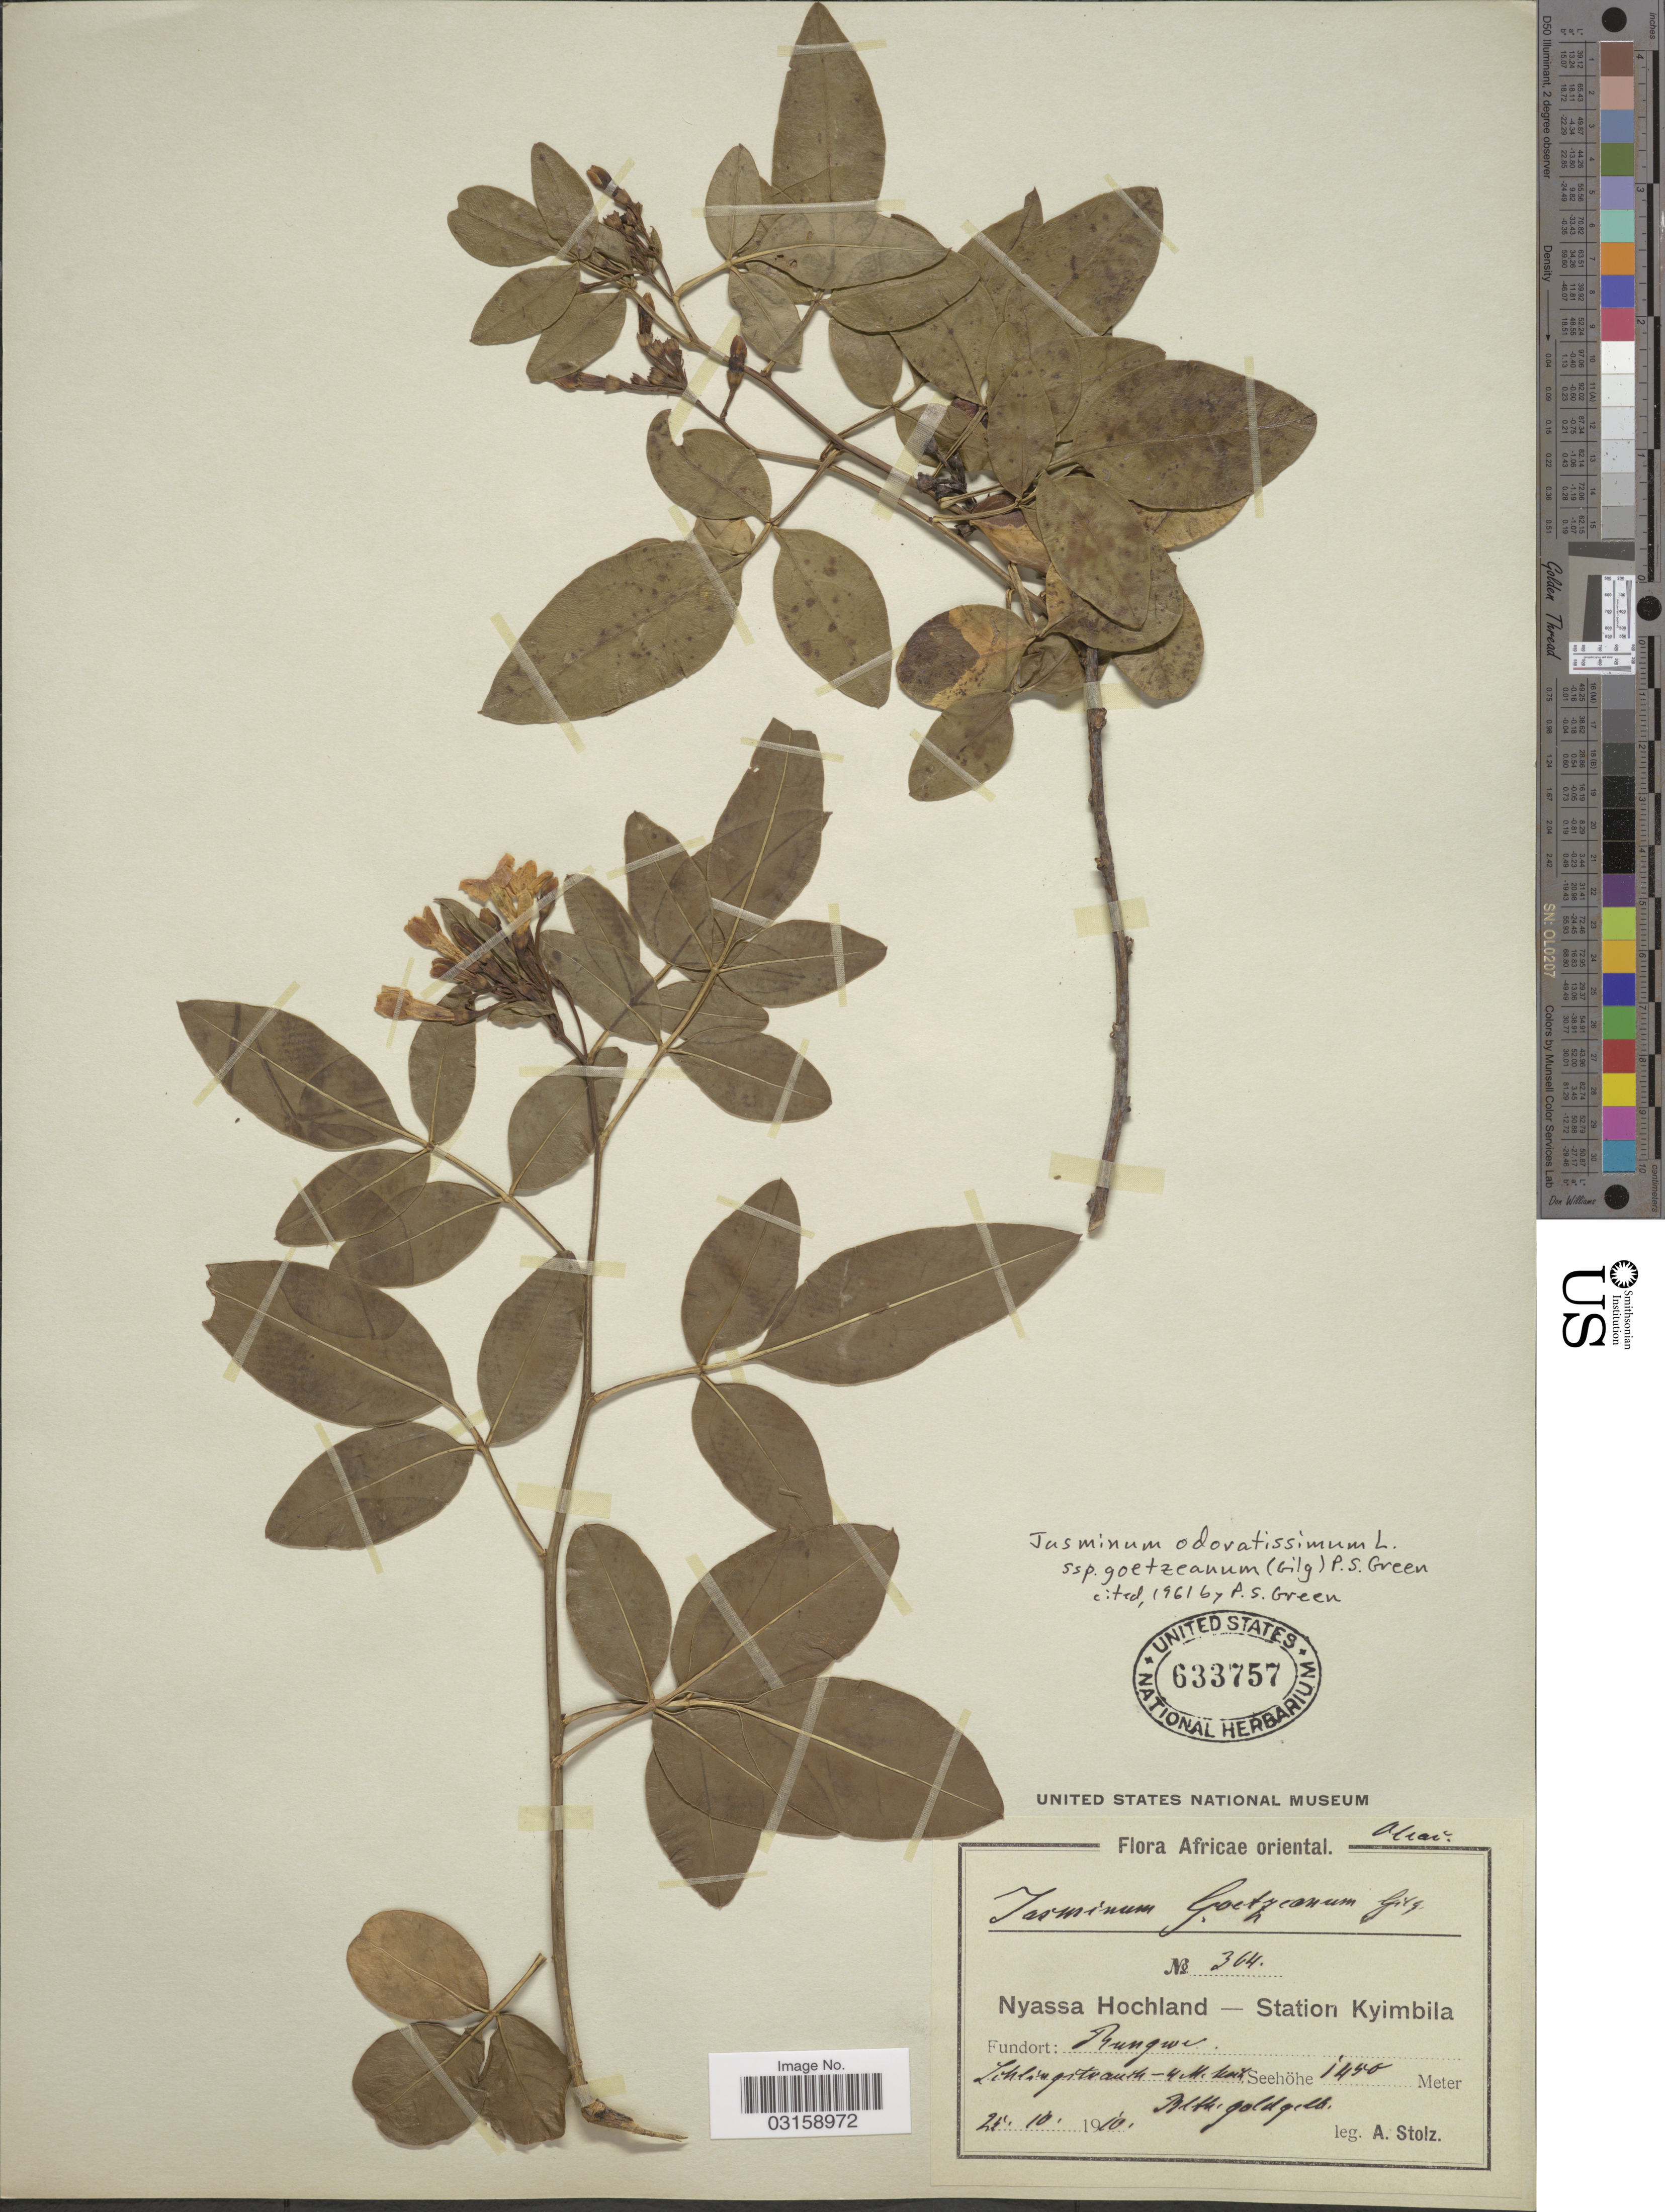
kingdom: Plantae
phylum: Tracheophyta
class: Magnoliopsida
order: Lamiales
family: Oleaceae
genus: Jasminum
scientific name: Jasminum goetzeanum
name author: Gilg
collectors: A. Stolz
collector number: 364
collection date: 1910-10-25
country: Tanzania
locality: Nyassa Hochland - Station Kyimbila. Rungwe.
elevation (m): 1450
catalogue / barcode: US 633757